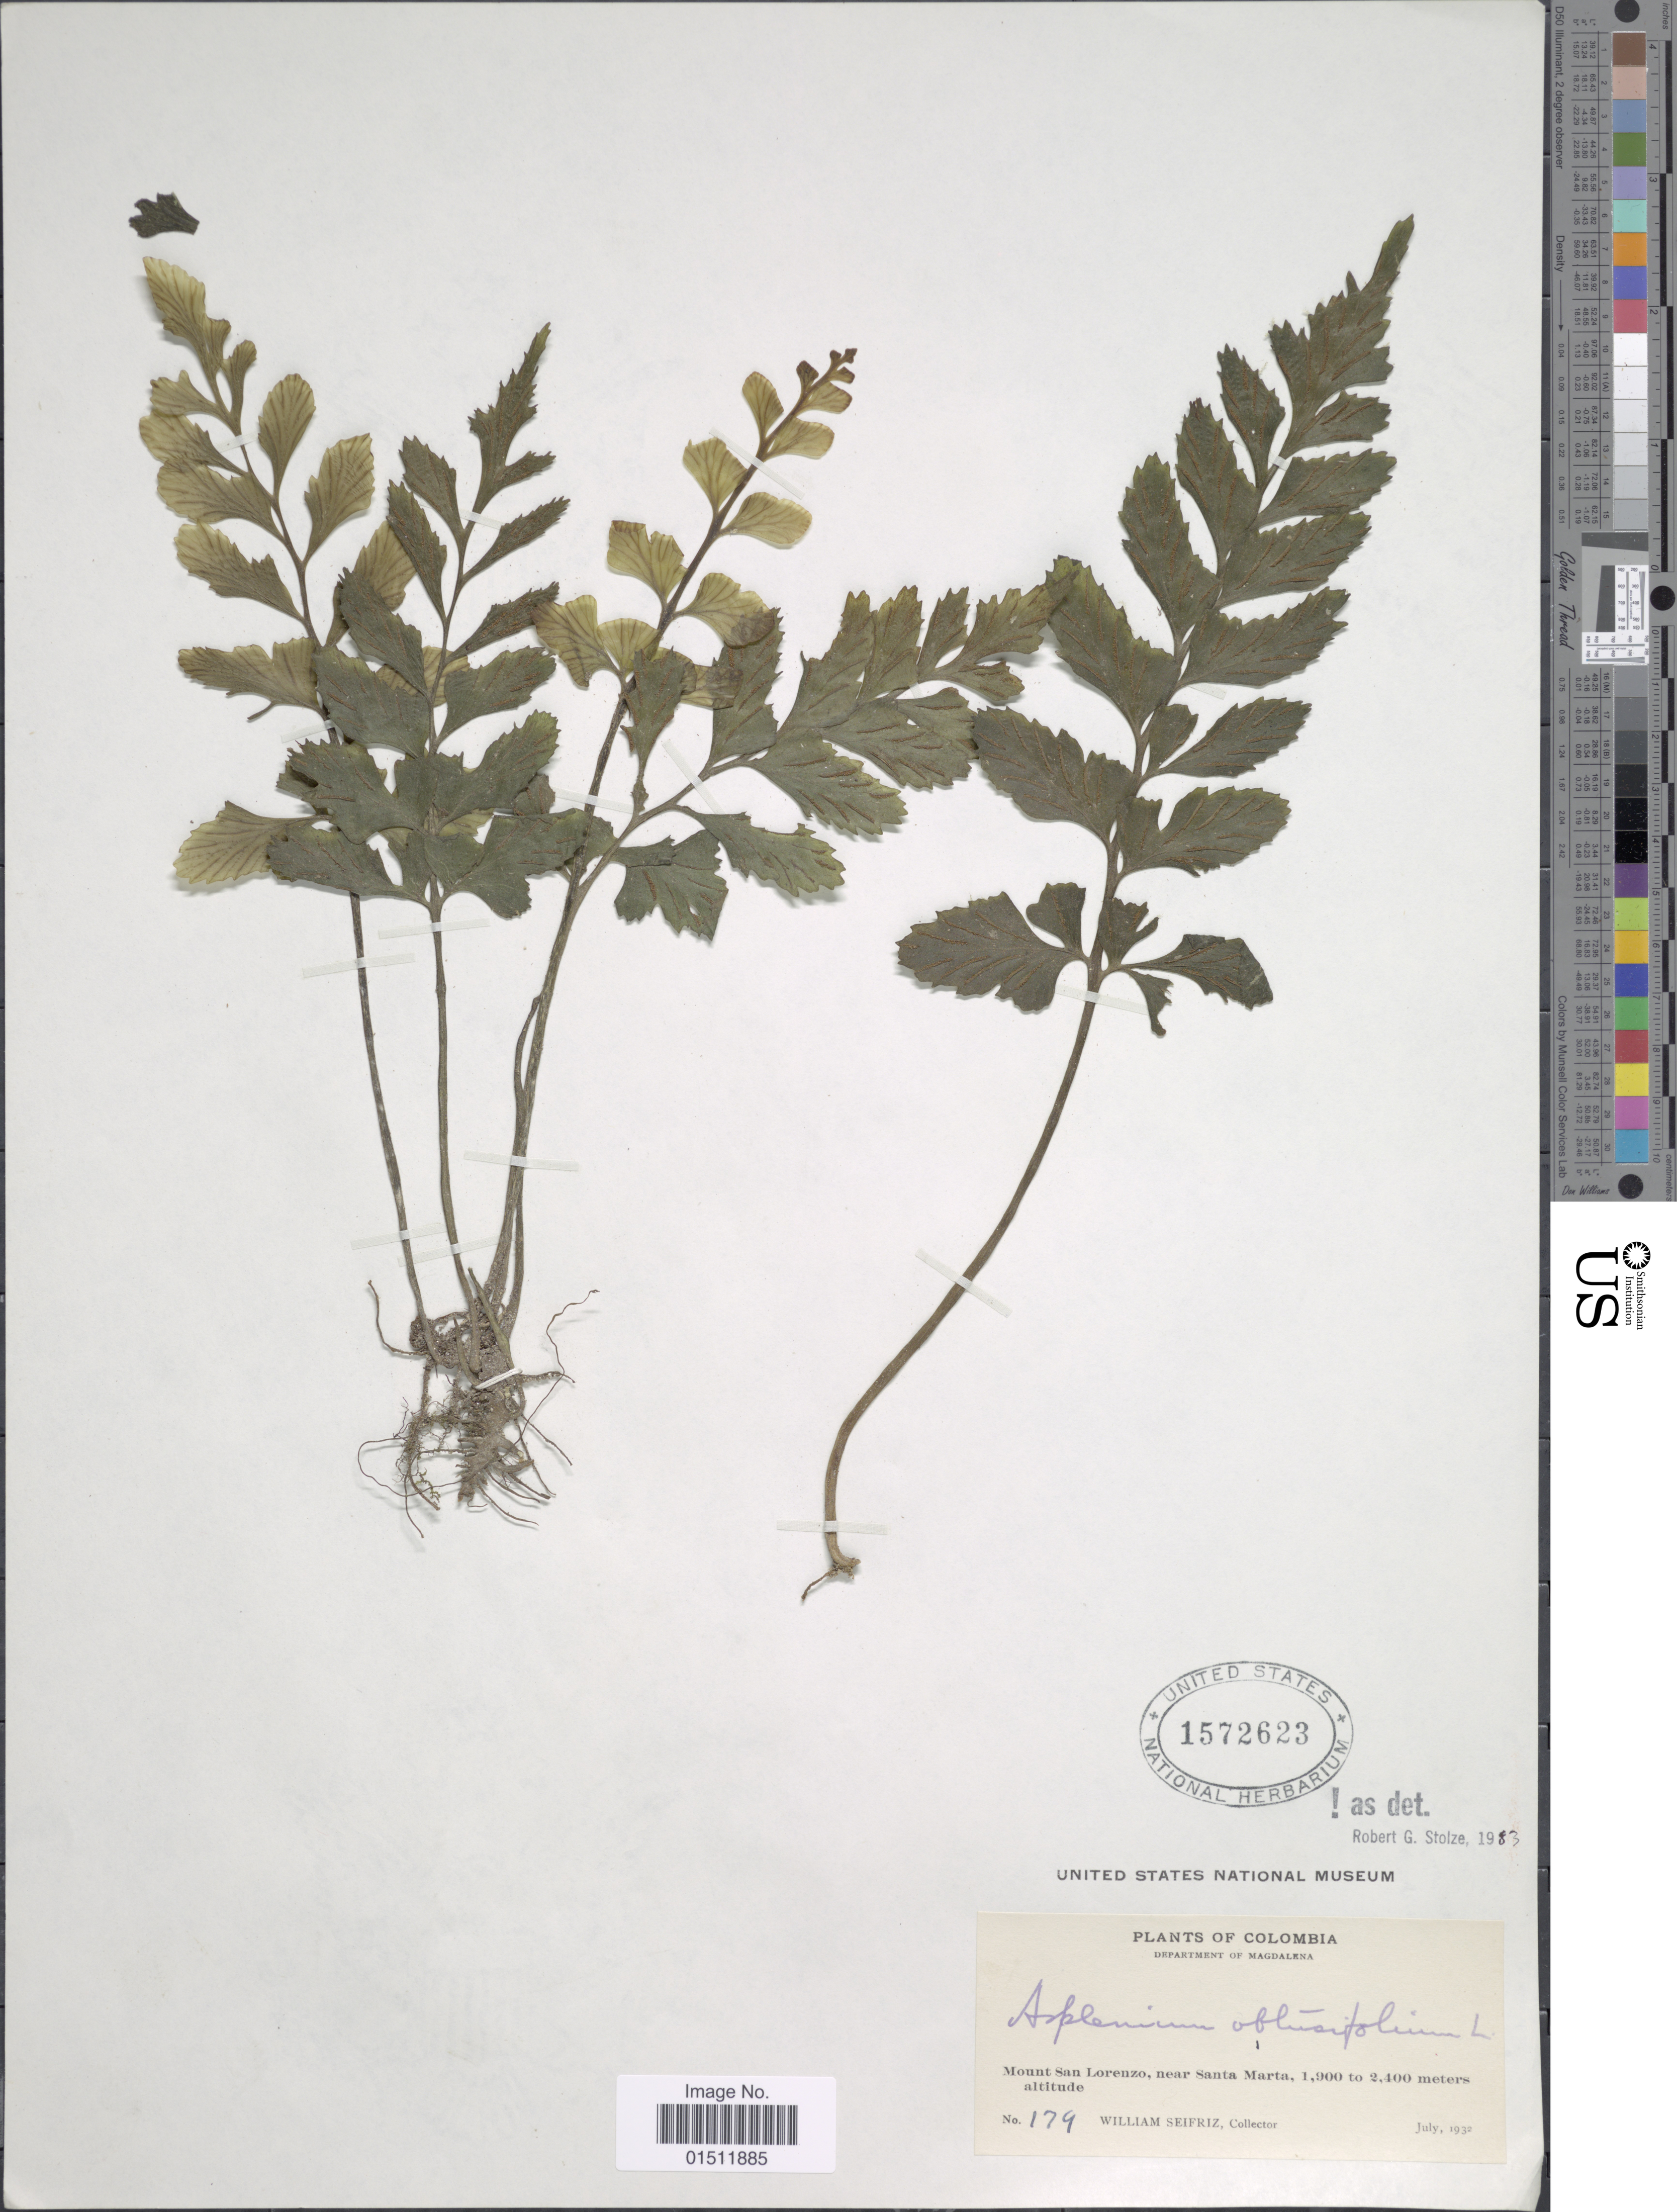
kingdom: Plantae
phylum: Tracheophyta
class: Polypodiopsida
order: Polypodiales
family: Aspleniaceae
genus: Asplenium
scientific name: Asplenium obtusifolium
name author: L.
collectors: W. Seifriz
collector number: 179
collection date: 1932-07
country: Colombia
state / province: Magdalena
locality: Mount san Lorenzo, near Santa Marta.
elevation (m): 1900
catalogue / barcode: US 1572623